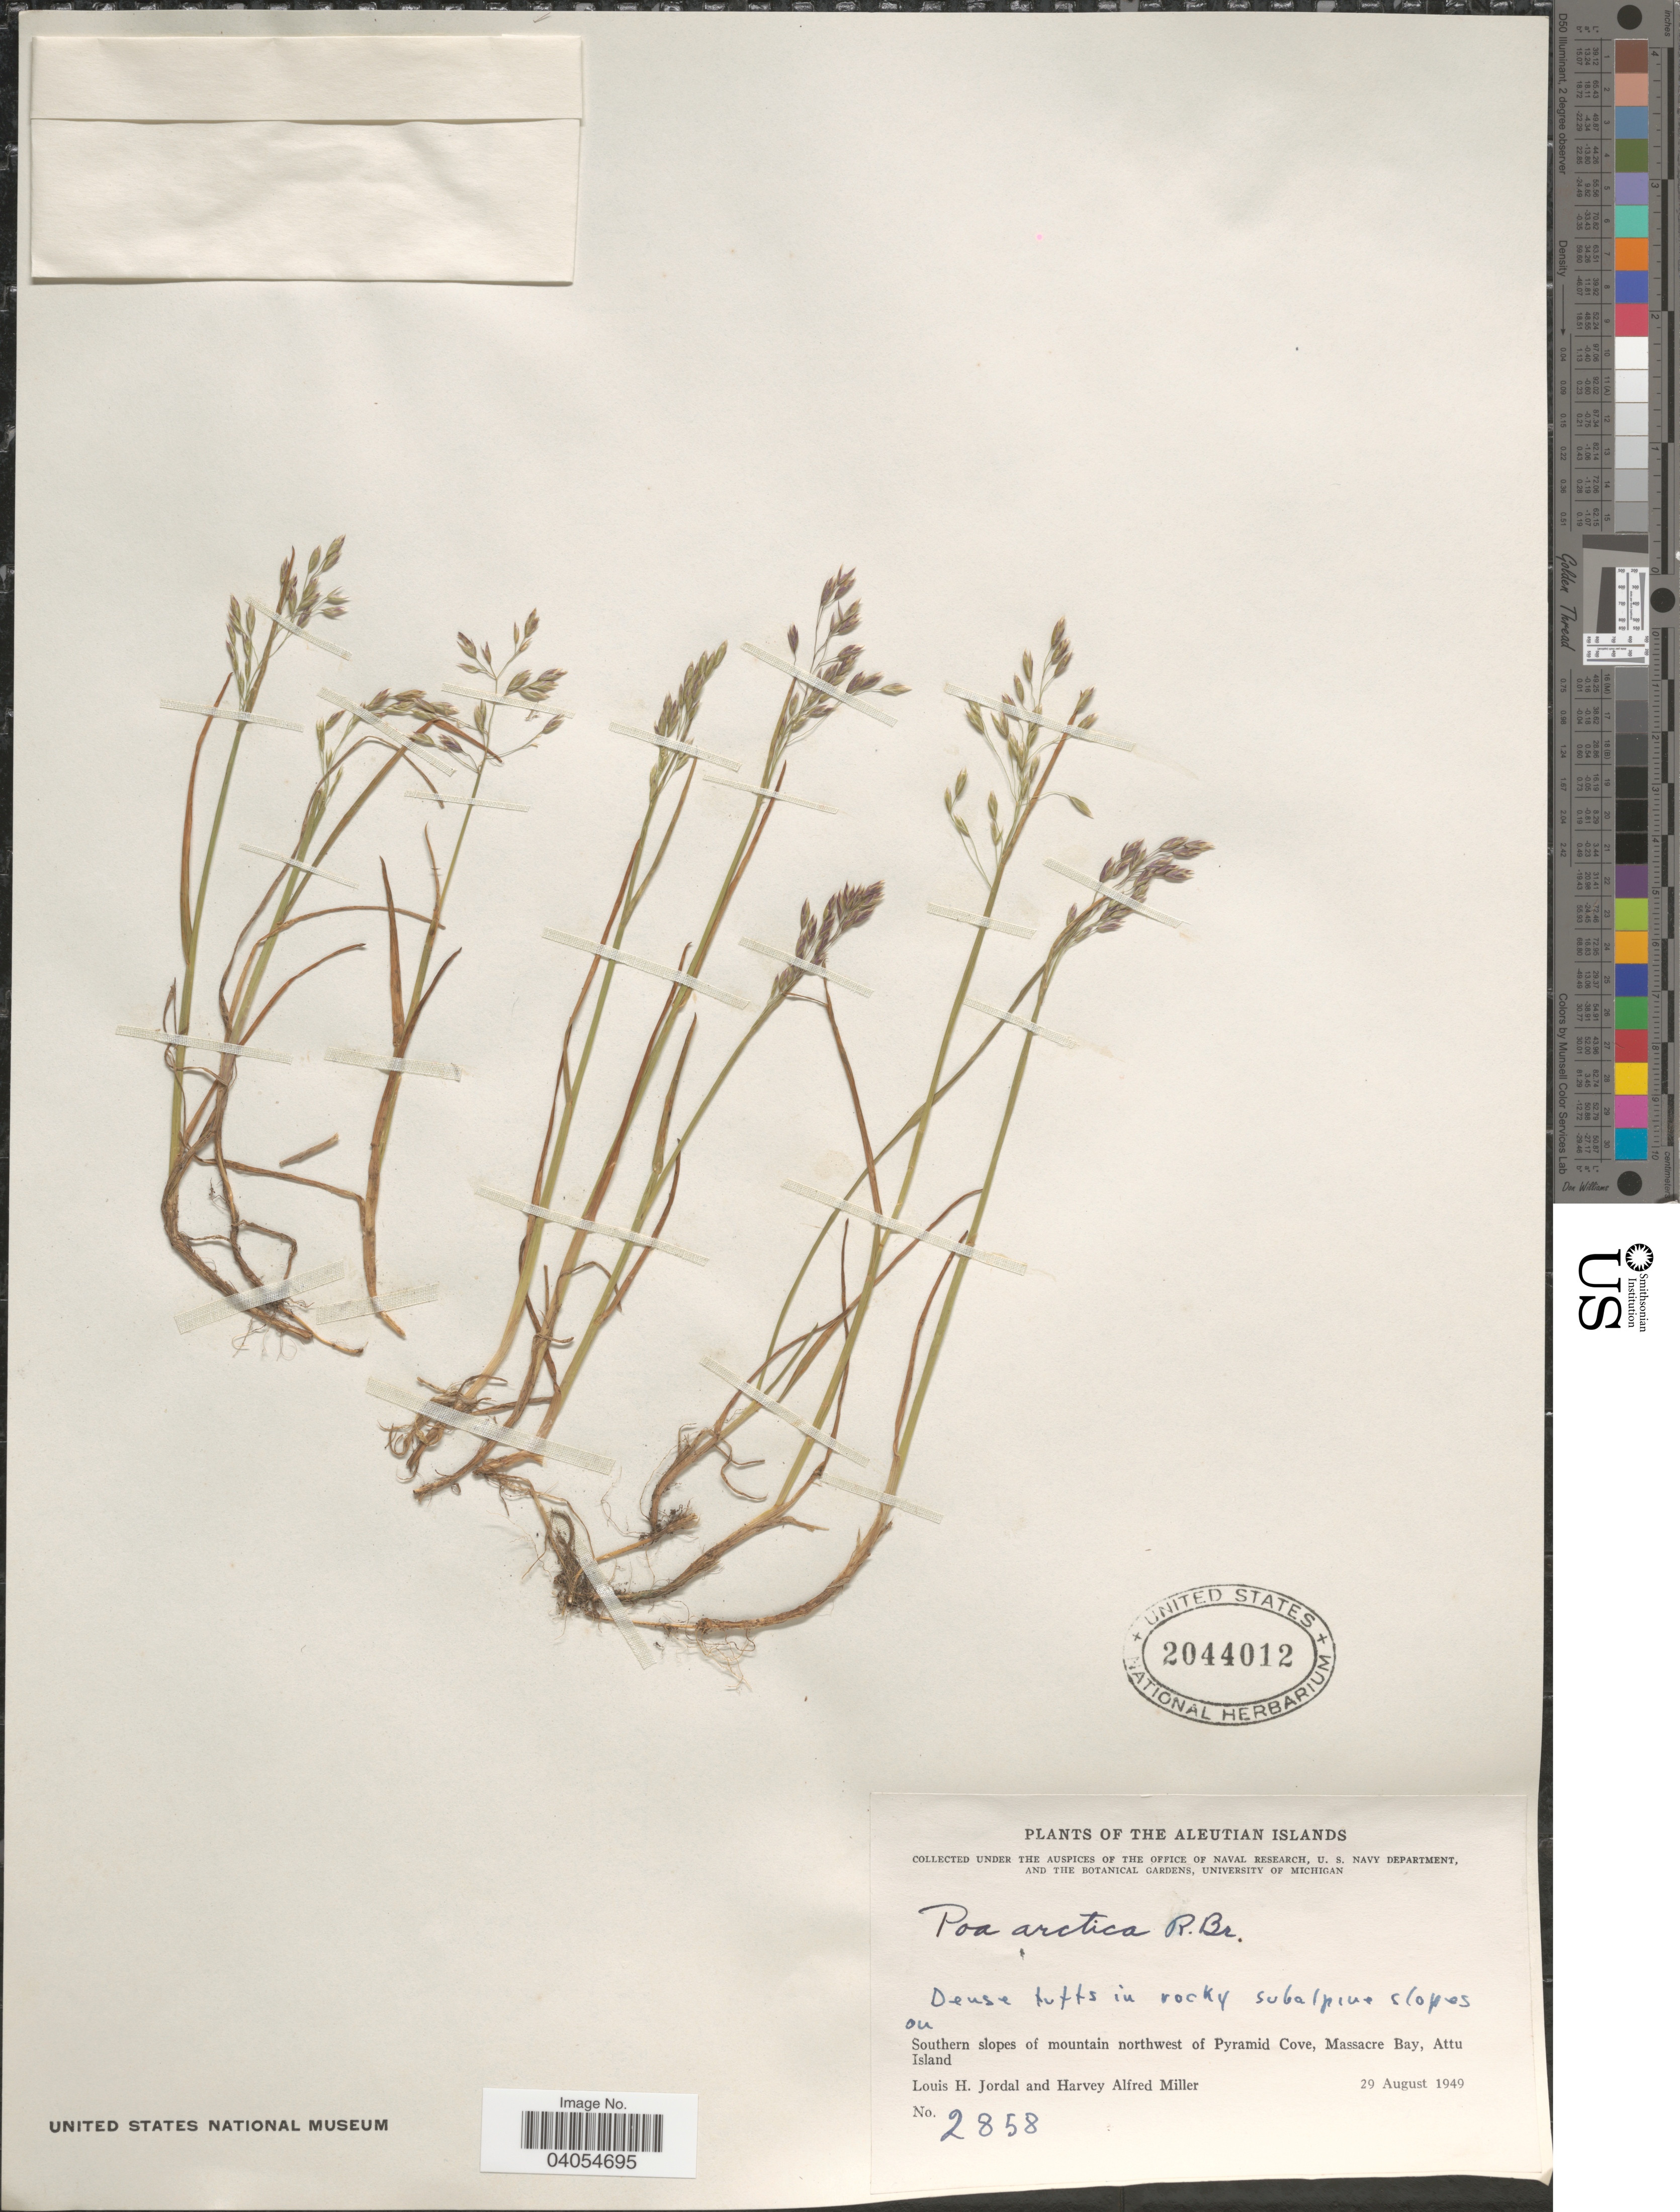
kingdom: Plantae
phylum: Tracheophyta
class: Liliopsida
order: Poales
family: Poaceae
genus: Poa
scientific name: Poa arctica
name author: R. Br.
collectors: L. Jordal & H. A. Miller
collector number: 2858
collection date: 1949-08-29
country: United States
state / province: Alaska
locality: Aleutian Islands. Southern slopes of mountain northwest of Pyramid Cove, Massacre Bay, Attu Island.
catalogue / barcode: US 2044012